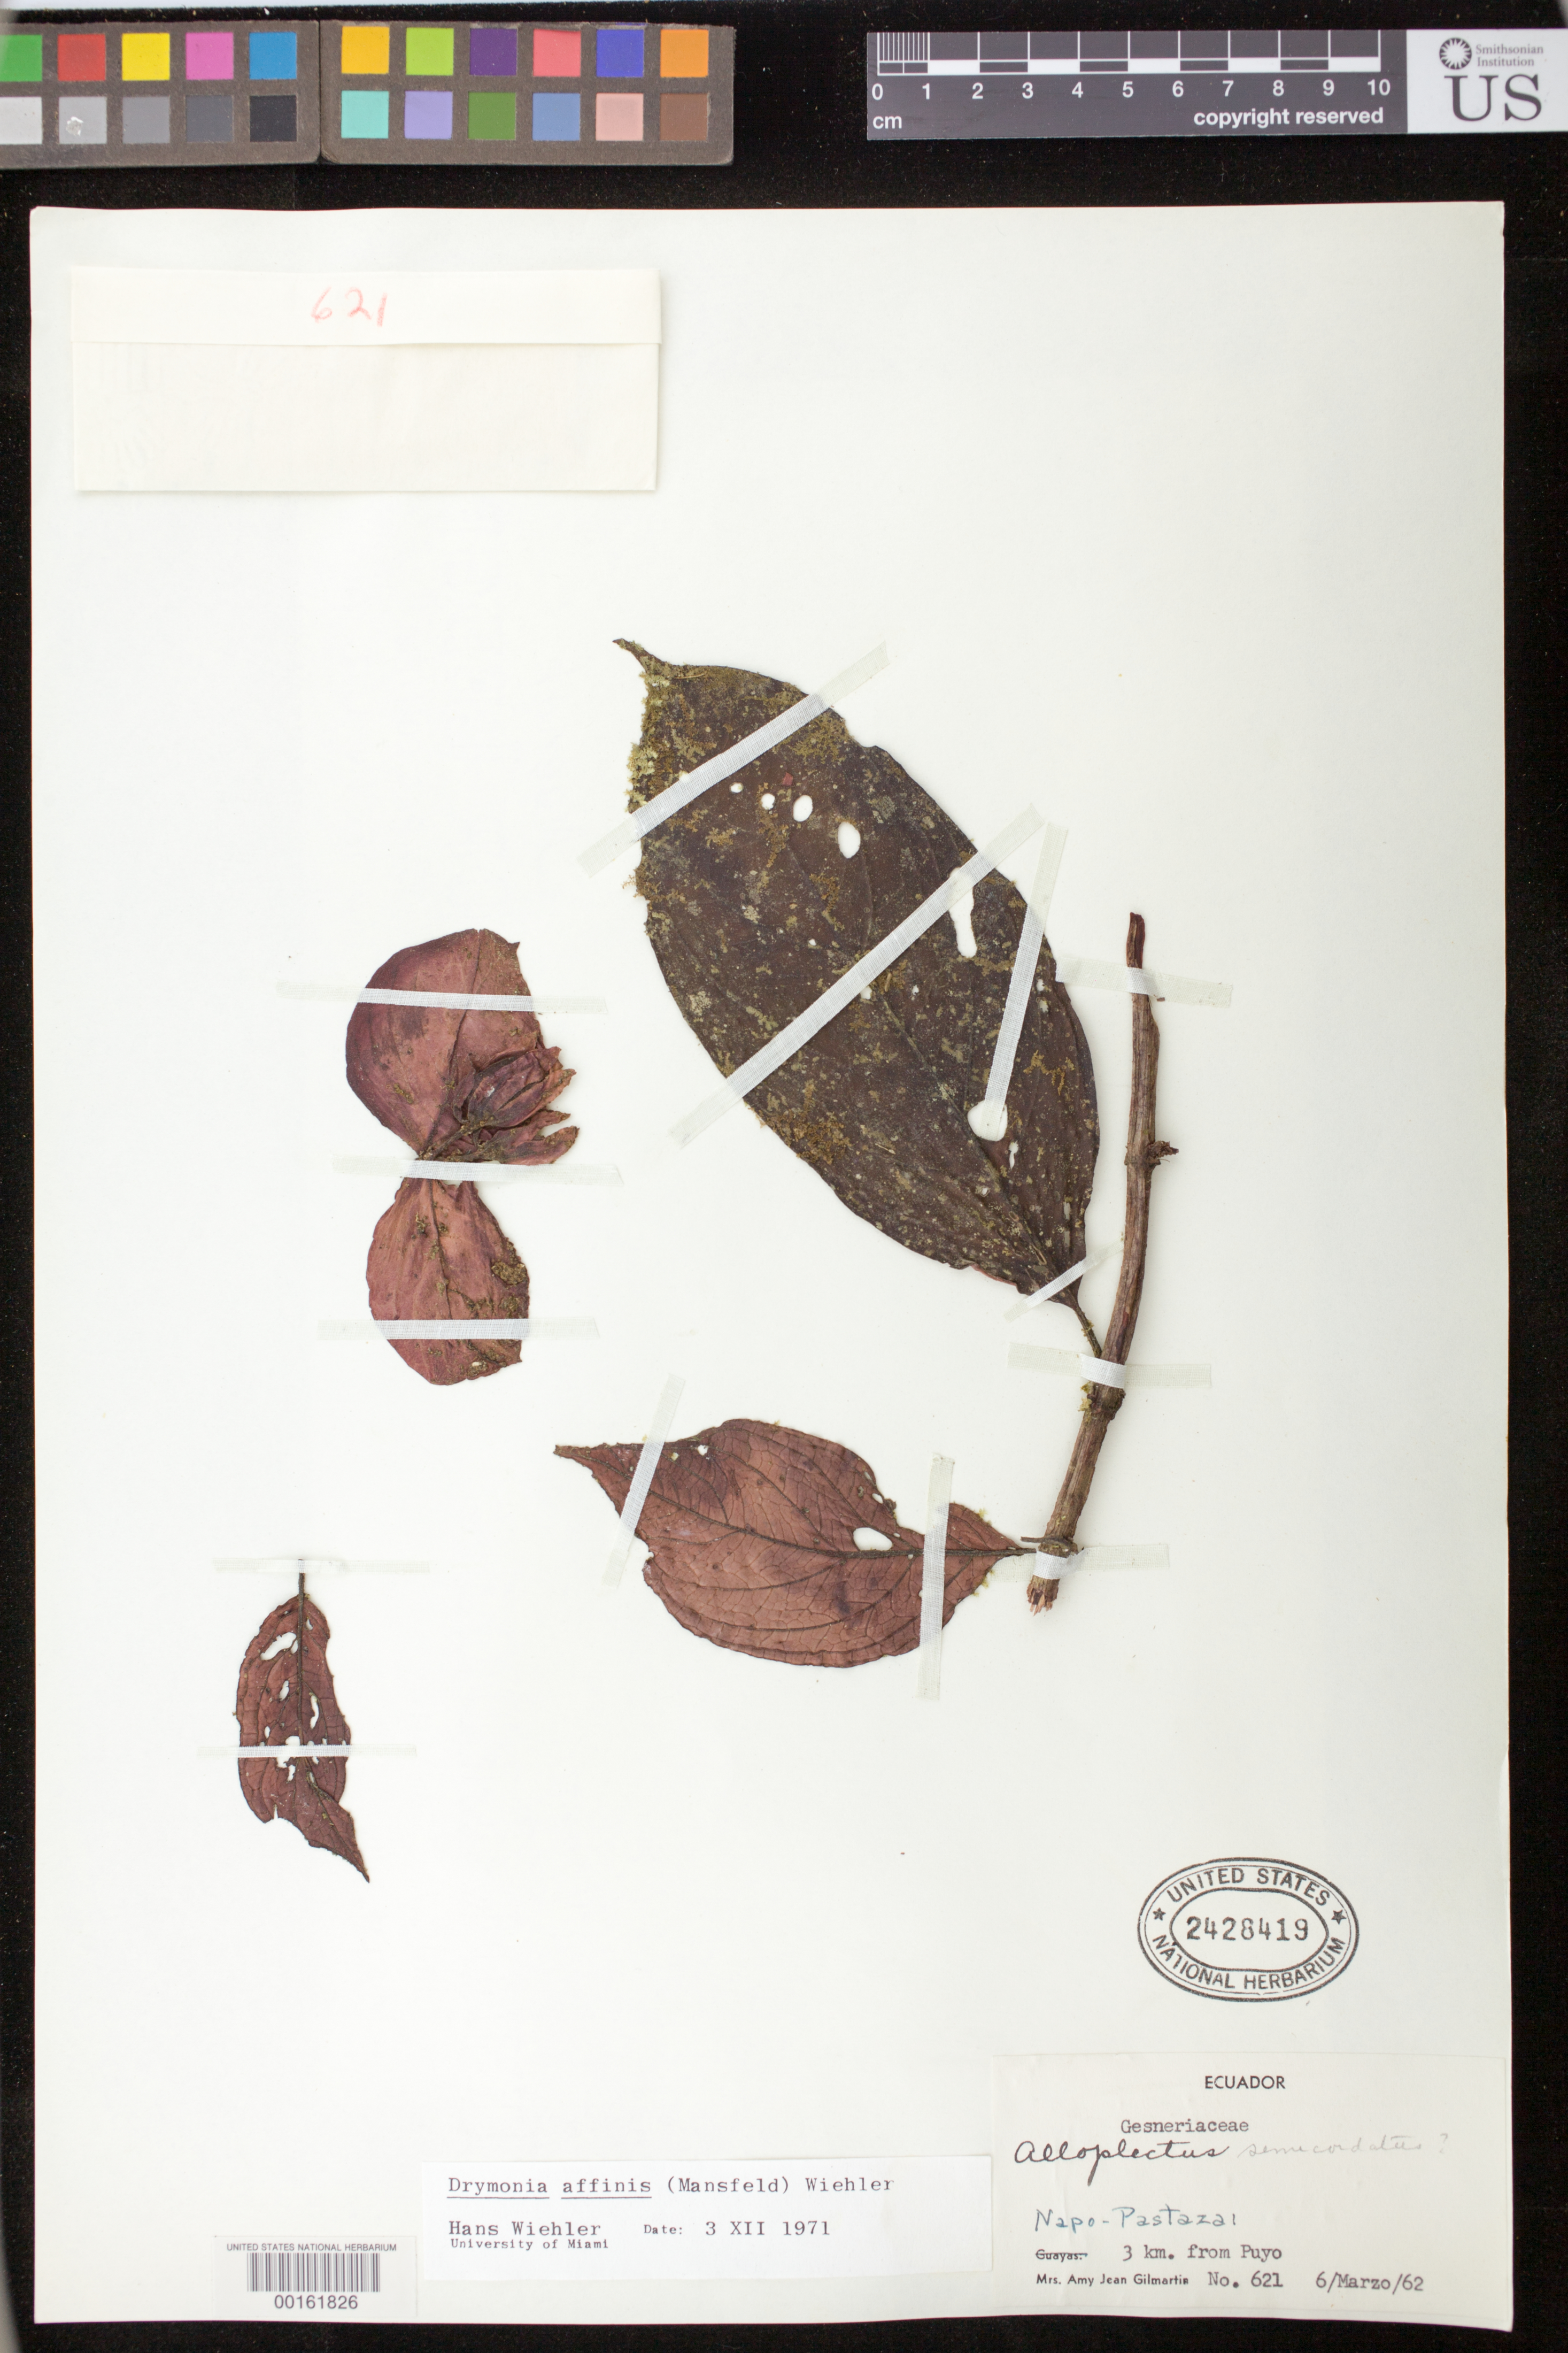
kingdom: Plantae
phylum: Tracheophyta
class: Magnoliopsida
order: Lamiales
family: Gesneriaceae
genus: Drymonia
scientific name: Drymonia affinis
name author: (Mansf.) Wiehler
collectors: A. J. Gilmartin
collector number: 621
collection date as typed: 06 Mar 1962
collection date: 1962-03-06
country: Ecuador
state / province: Napo / Pastaza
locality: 3 km from Puyo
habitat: Rainforest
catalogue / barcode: US 2428419